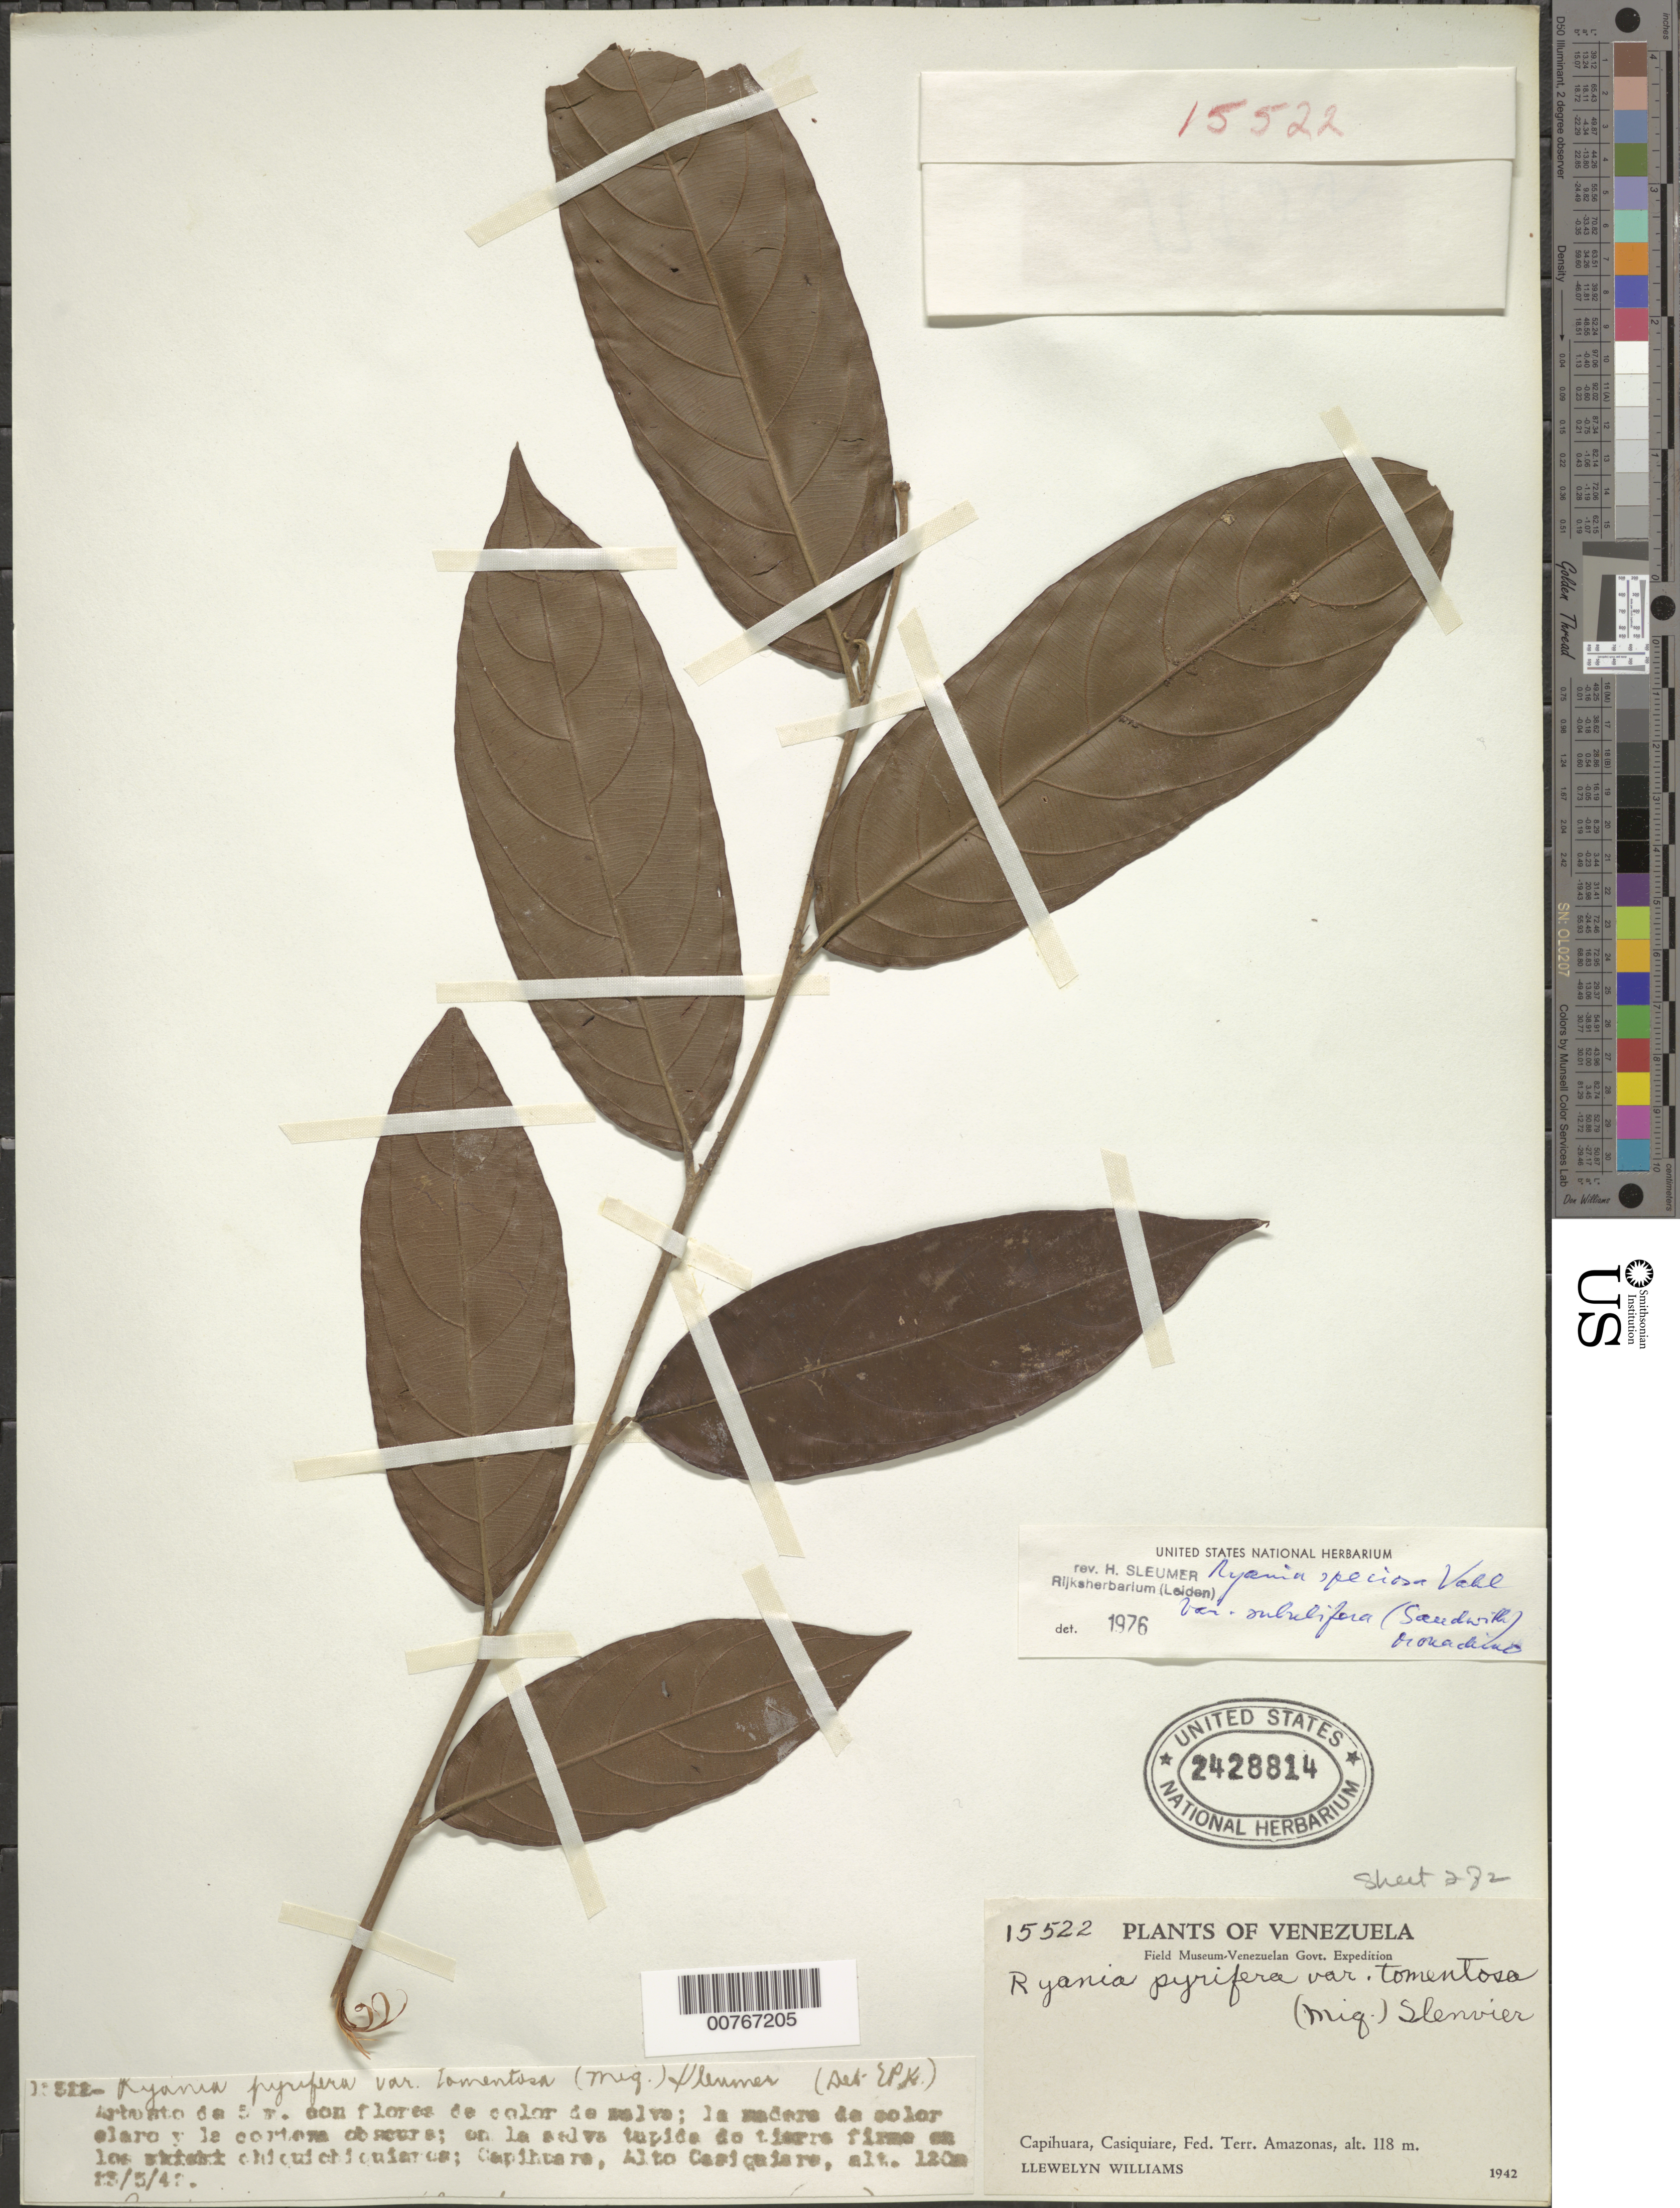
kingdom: Plantae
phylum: Tracheophyta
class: Magnoliopsida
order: Malpighiales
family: Salicaceae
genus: Ryania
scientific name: Ryania speciosa var. subuliflora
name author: (Sandwith) Monach.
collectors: Ll. Williams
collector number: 15522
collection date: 1942-05-13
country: Venezuela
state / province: Amazonas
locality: Capihuara, Casiquiare, Fed. Terr. Amazonas.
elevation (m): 118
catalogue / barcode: US 2428814